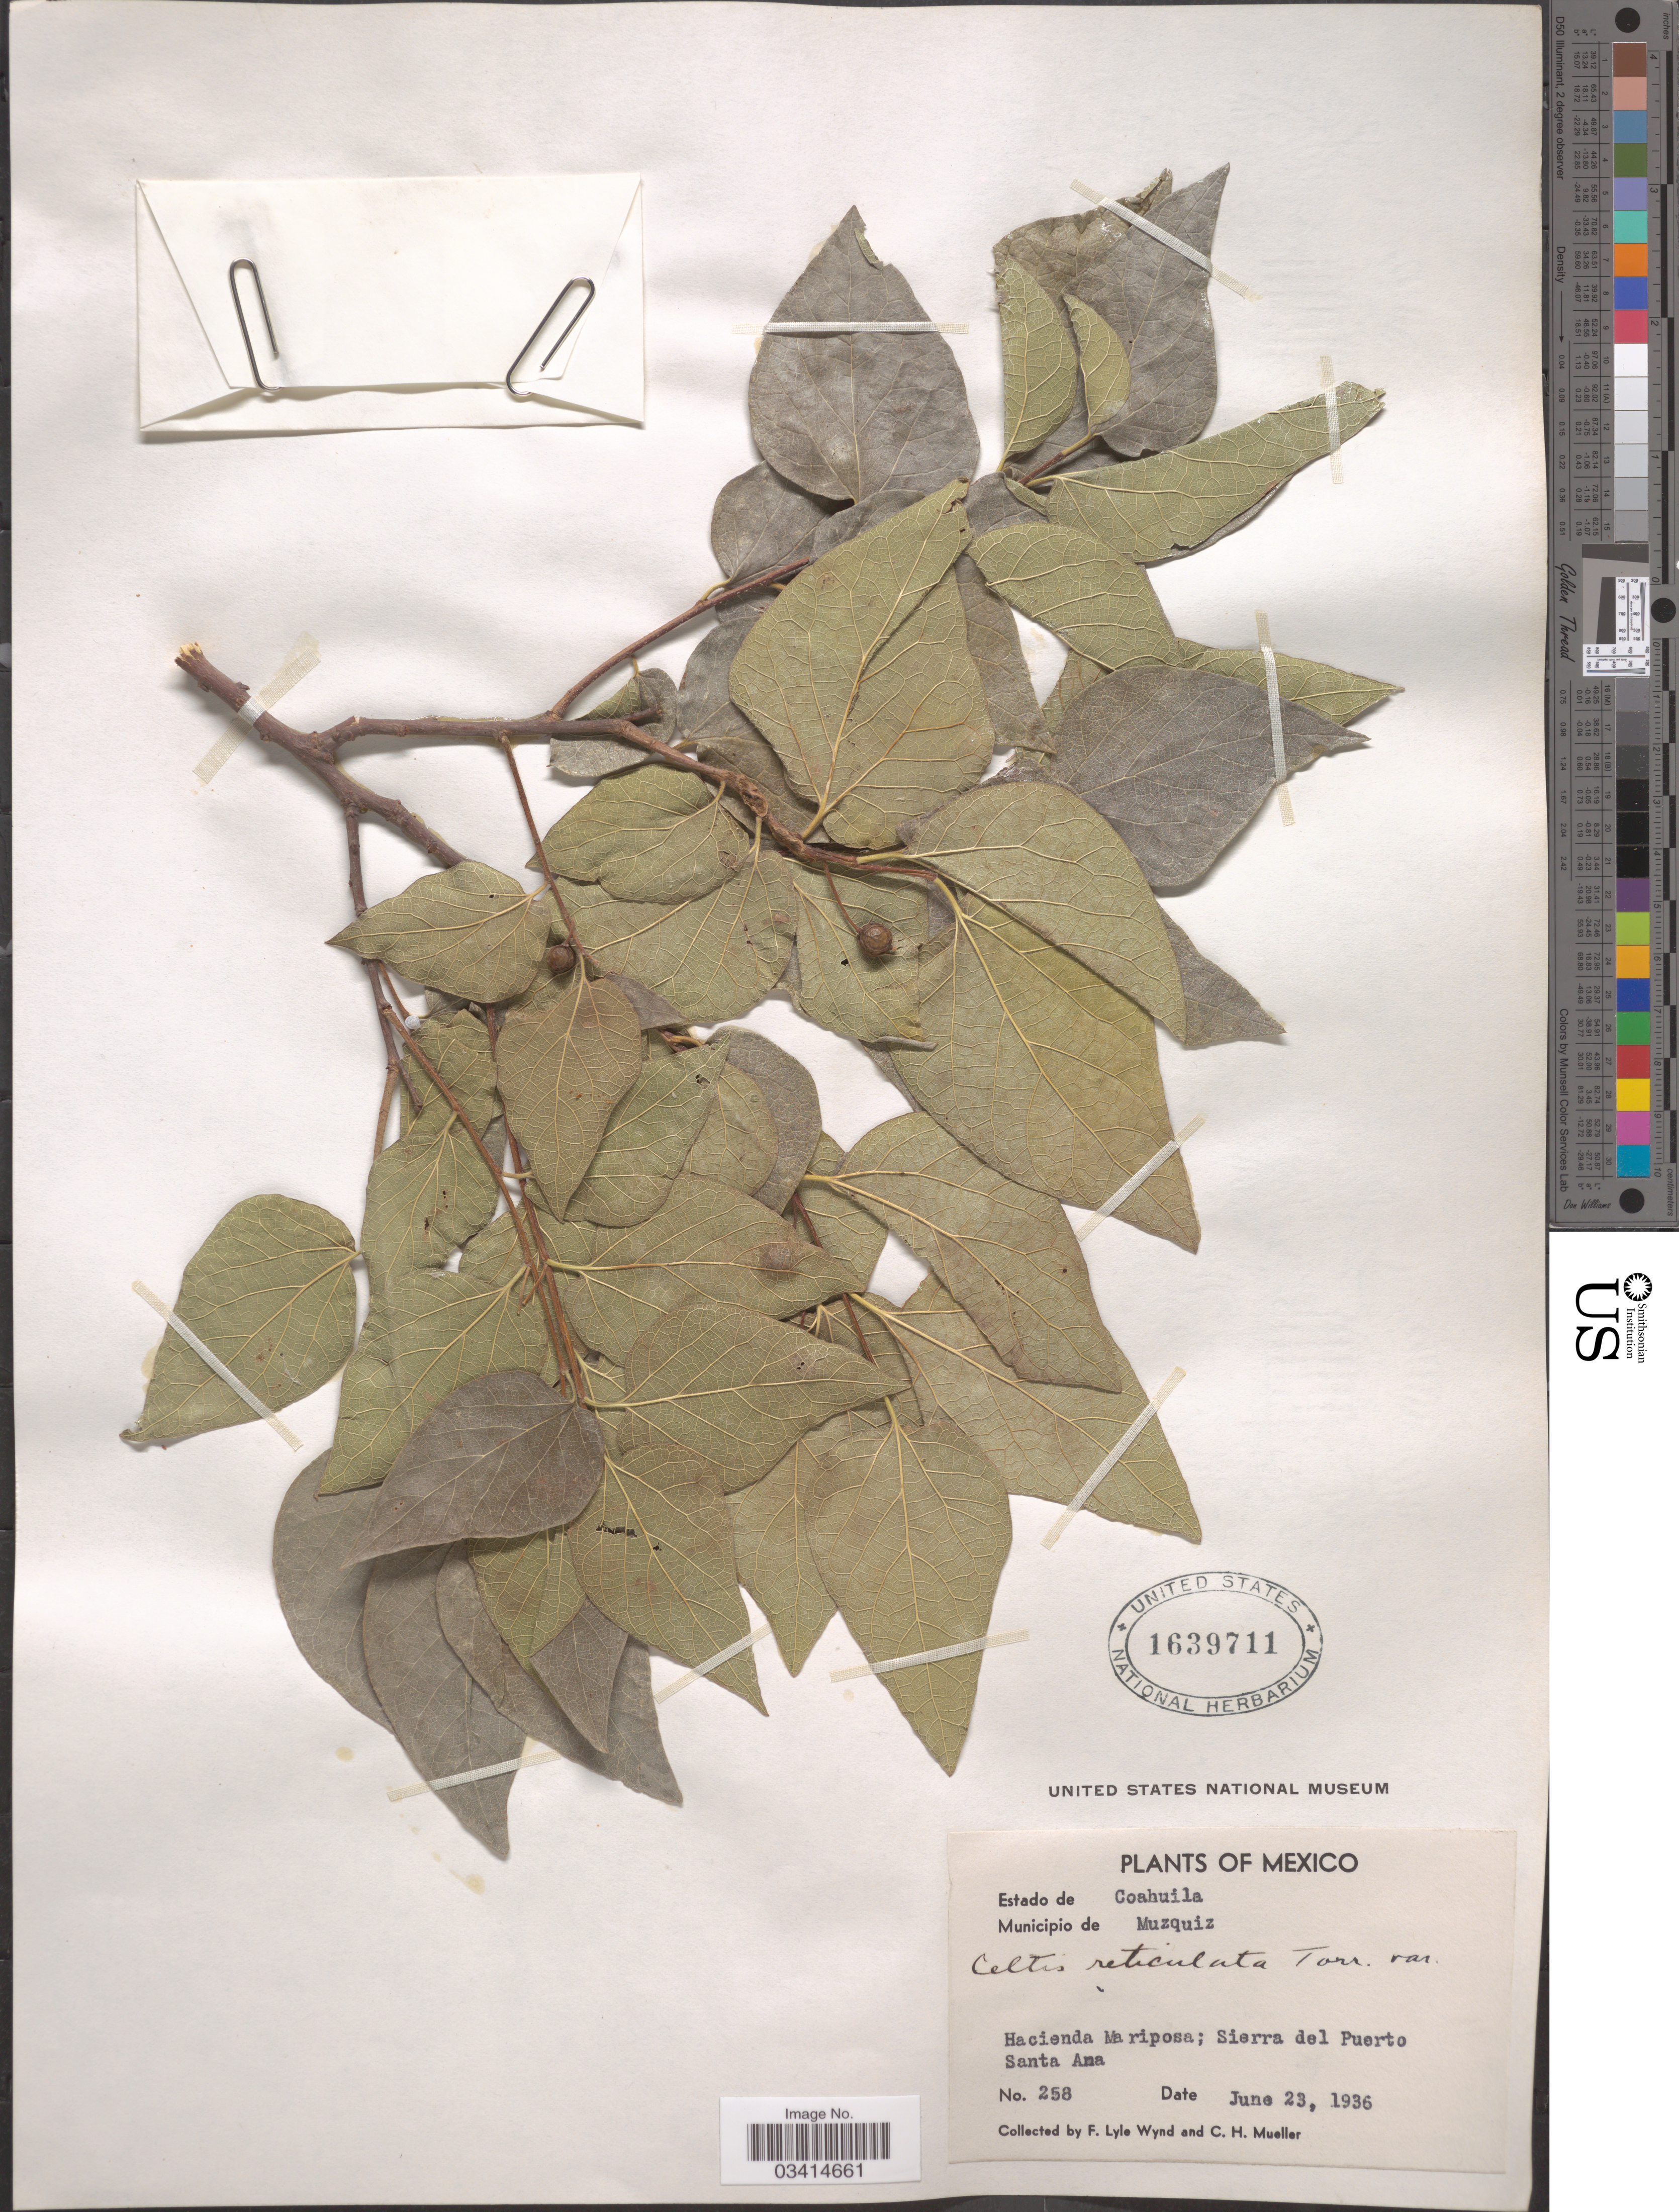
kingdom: Plantae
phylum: Tracheophyta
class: Magnoliopsida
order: Rosales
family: Cannabaceae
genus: Celtis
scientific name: Celtis reticulata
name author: Torr.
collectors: F. L. Wynd & C. H. Mueller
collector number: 258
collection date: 1936-06-23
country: Mexico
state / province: Coahuila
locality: Municipio de Muzquiz. Hacienda Mariposa; Sierra del Puerto Santa Ana.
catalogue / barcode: US 1639711